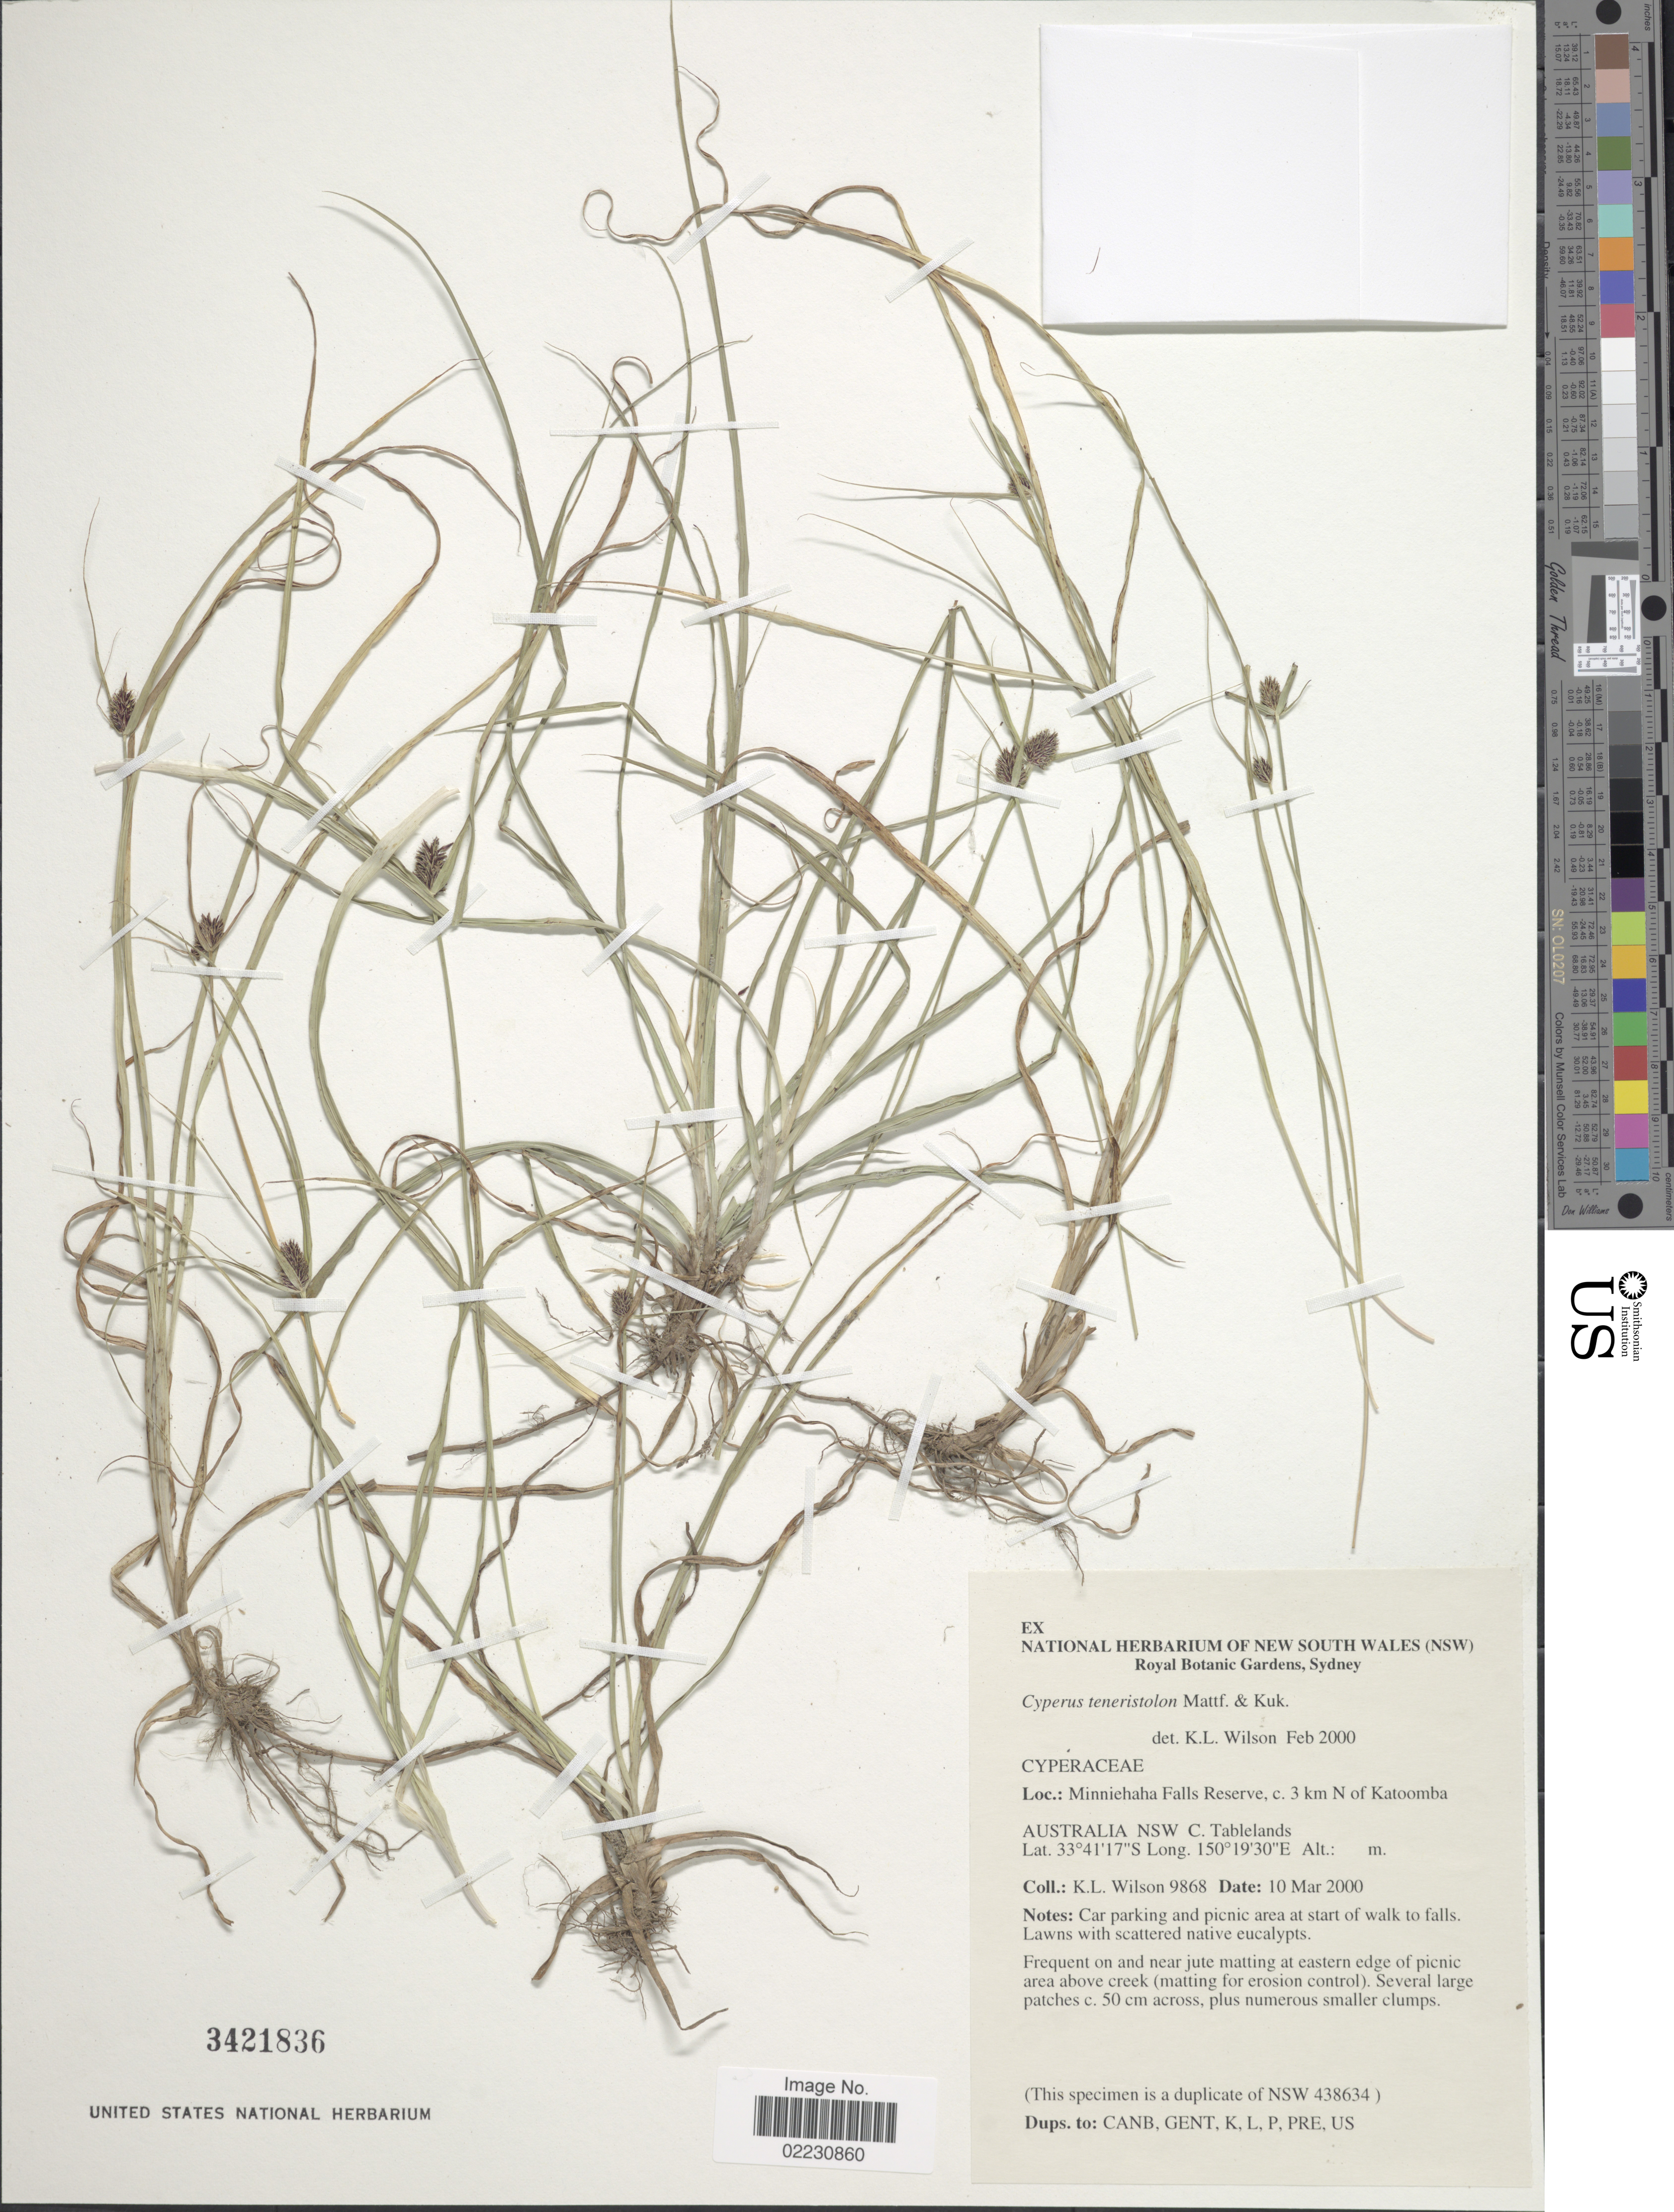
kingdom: Plantae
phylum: Tracheophyta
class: Liliopsida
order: Poales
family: Cyperaceae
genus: Cyperus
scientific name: Cyperus bracheilema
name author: (Steud.) Mattf. & Kük.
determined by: Wilson, K. L.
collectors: K. L. Wilson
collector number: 9868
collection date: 2000-03-10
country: Australia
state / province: New South Wales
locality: Minniehaha Falls Reserve, c. 3 km N of Katoomba, NSW C. Tablelands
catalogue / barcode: US 3421836